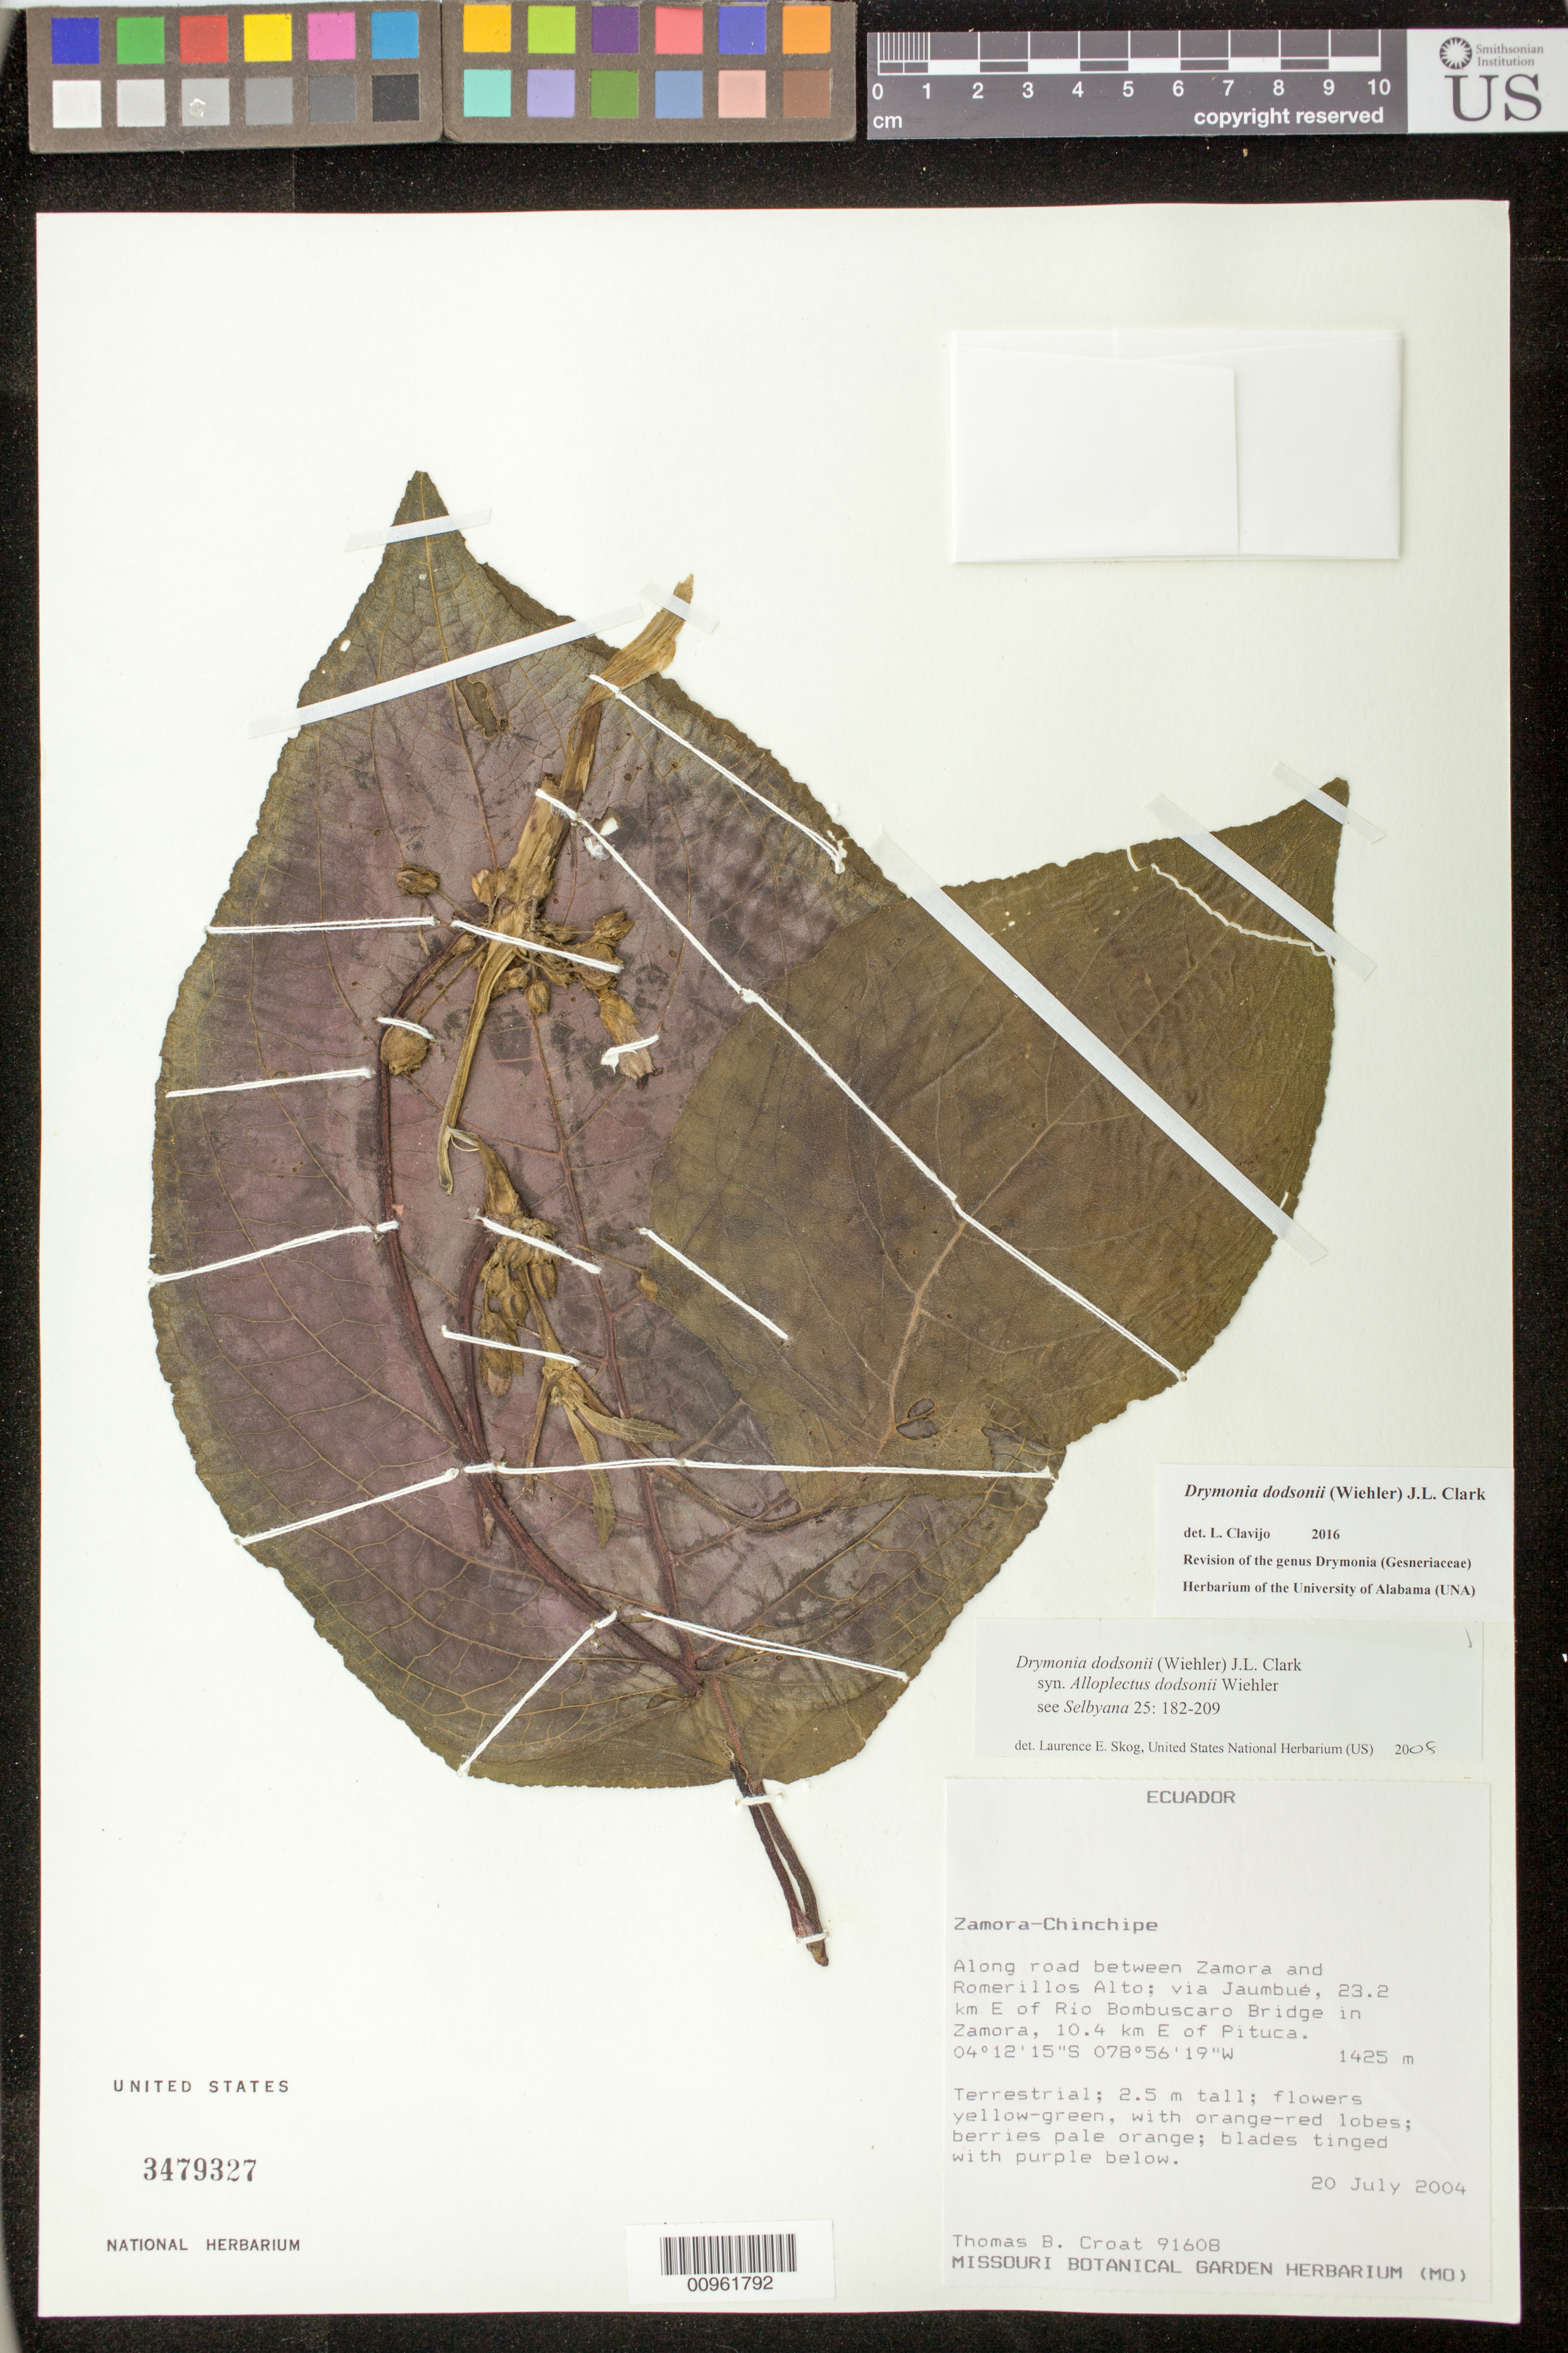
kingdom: Plantae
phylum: Tracheophyta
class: Magnoliopsida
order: Lamiales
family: Gesneriaceae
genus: Drymonia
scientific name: Drymonia dodsonii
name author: (Wiehler) J.L. Clark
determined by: Skog, Laurence E.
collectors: T. B. Croat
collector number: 91608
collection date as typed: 20 Jul 2004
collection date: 2004-07-20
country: Ecuador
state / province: Zamora-Chinchipe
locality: Along road between Zamora and Romerillos Alto; via Jaumbué, 23.2 km E of Río Bombuscaro Bridge in Zamora, 10.4 km E of Pituca.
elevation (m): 1425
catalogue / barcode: US 3479327